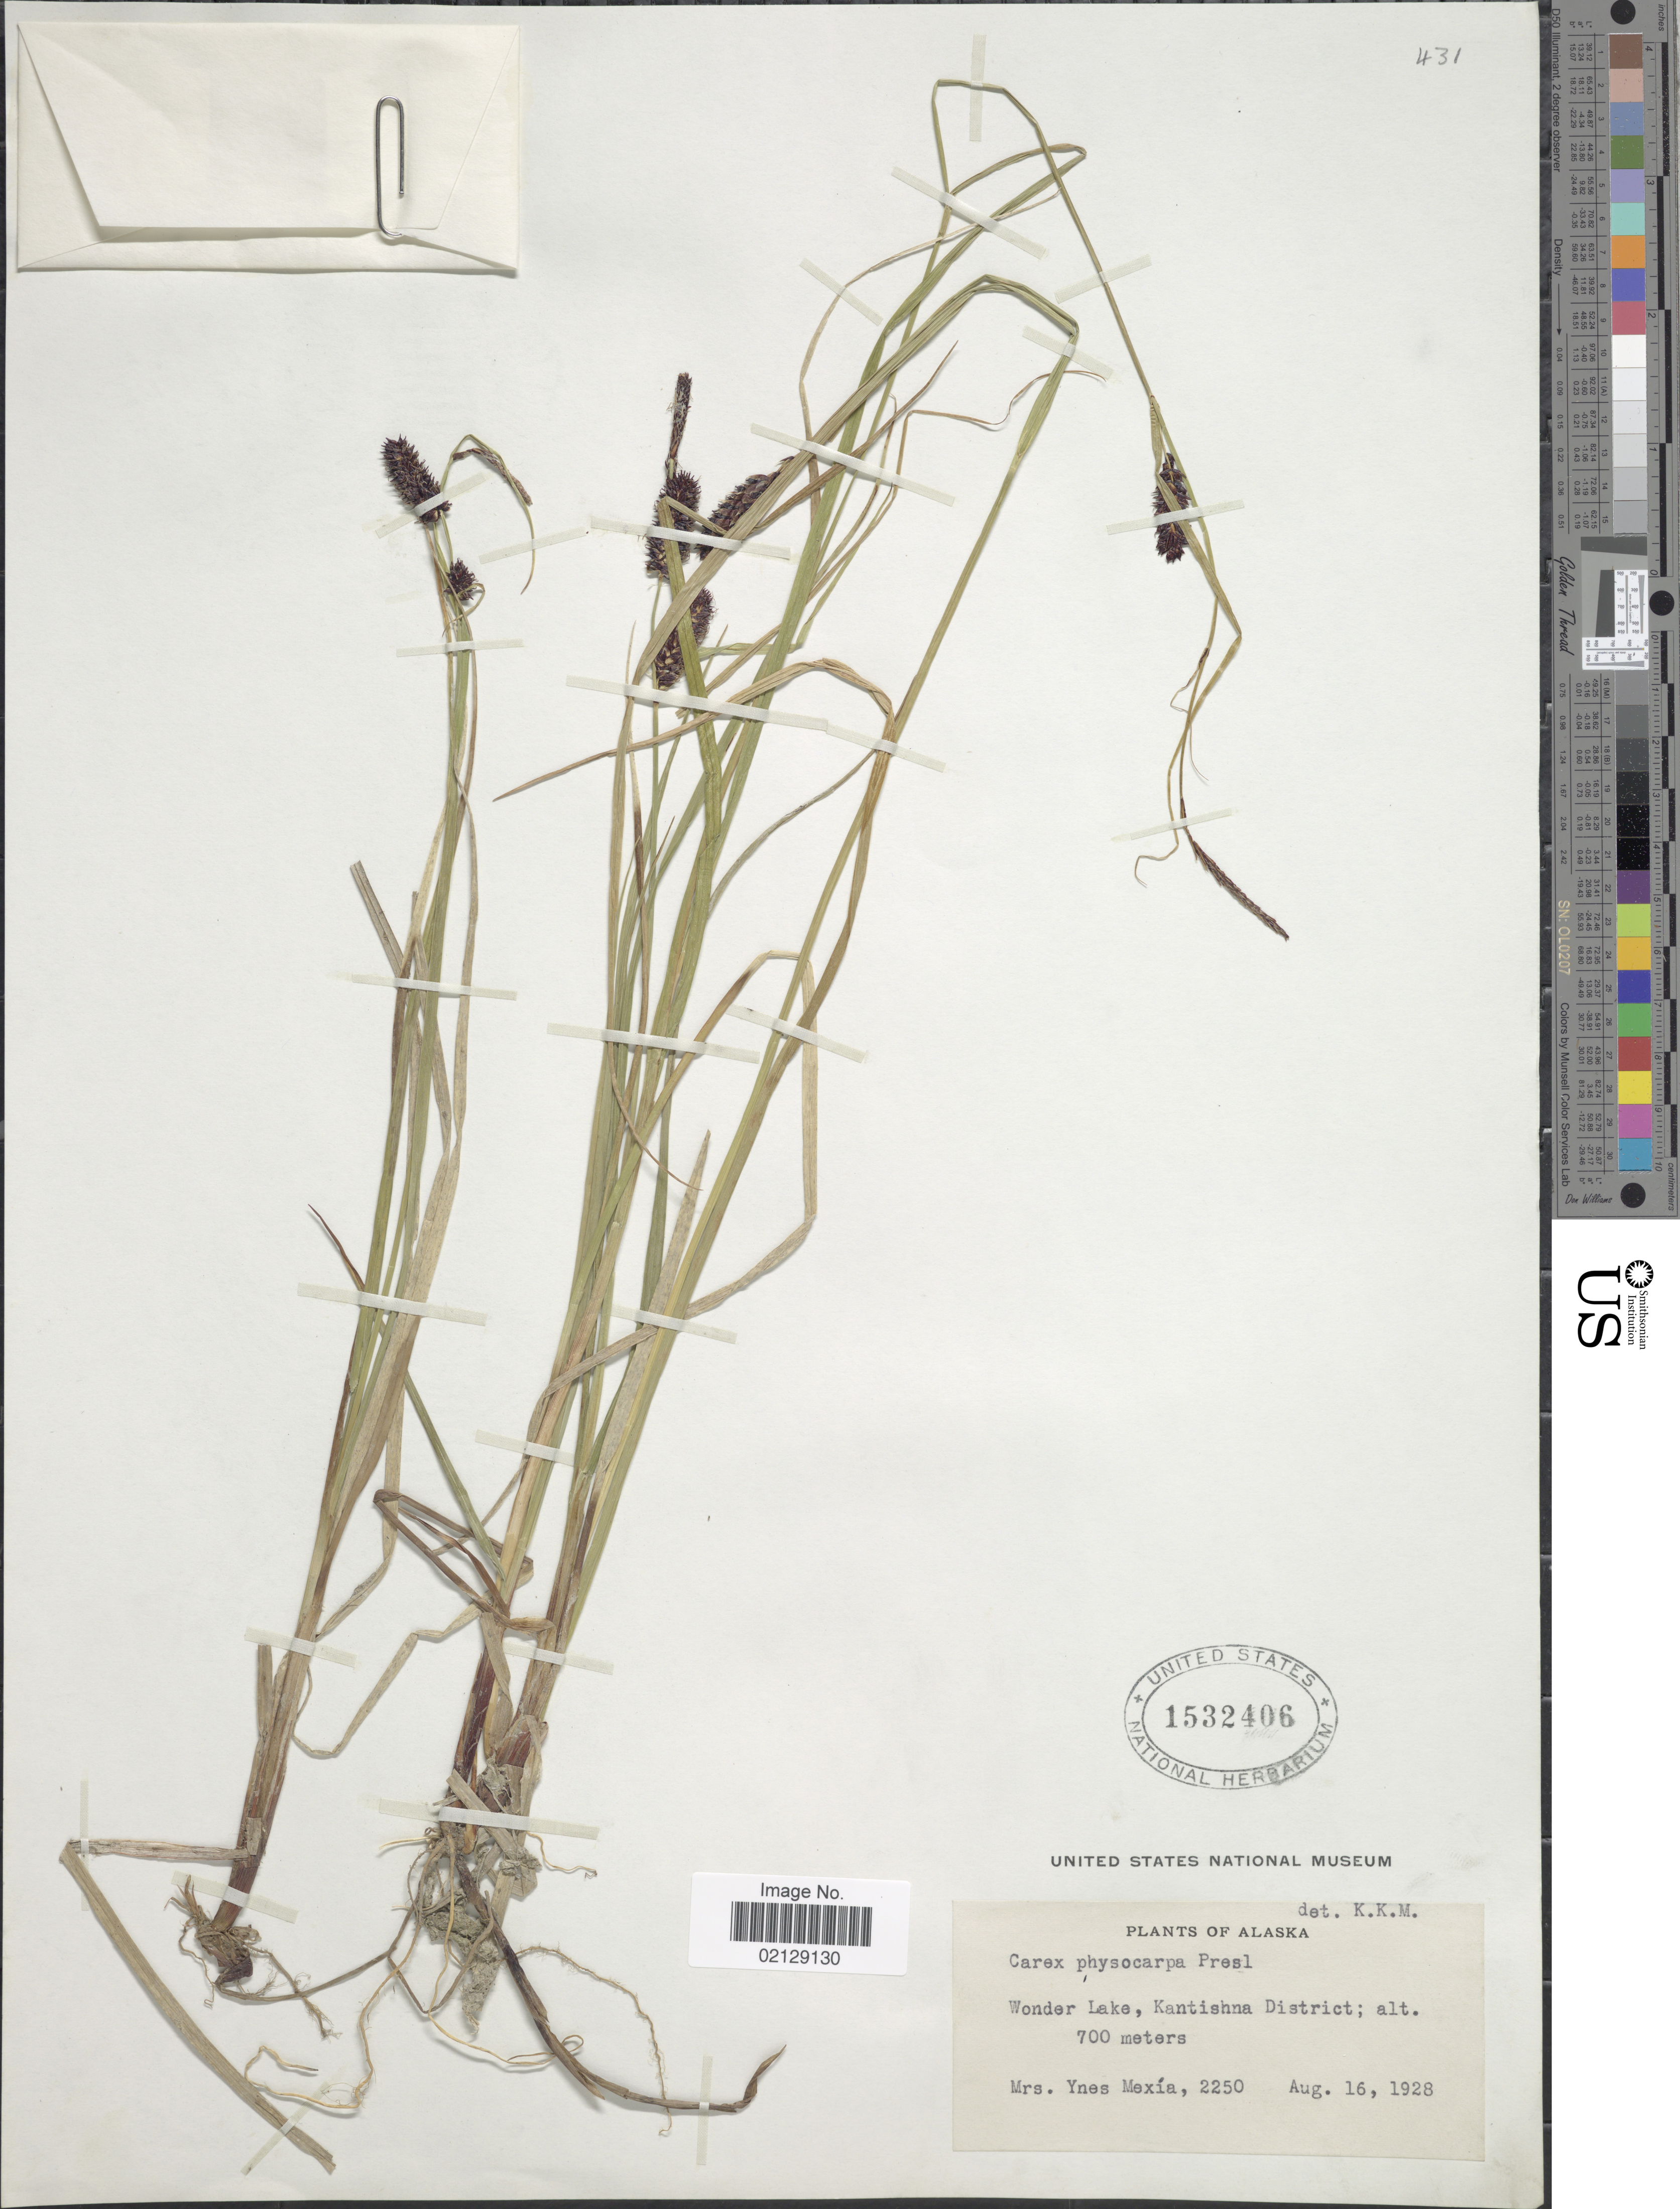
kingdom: Plantae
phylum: Tracheophyta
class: Liliopsida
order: Poales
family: Cyperaceae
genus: Carex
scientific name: Carex saxatilis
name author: L.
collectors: Y. Mexia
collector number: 2250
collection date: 1928-08-16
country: United States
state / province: Alaska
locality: Wonder Lake, Kantishna District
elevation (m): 700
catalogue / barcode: US 1532406